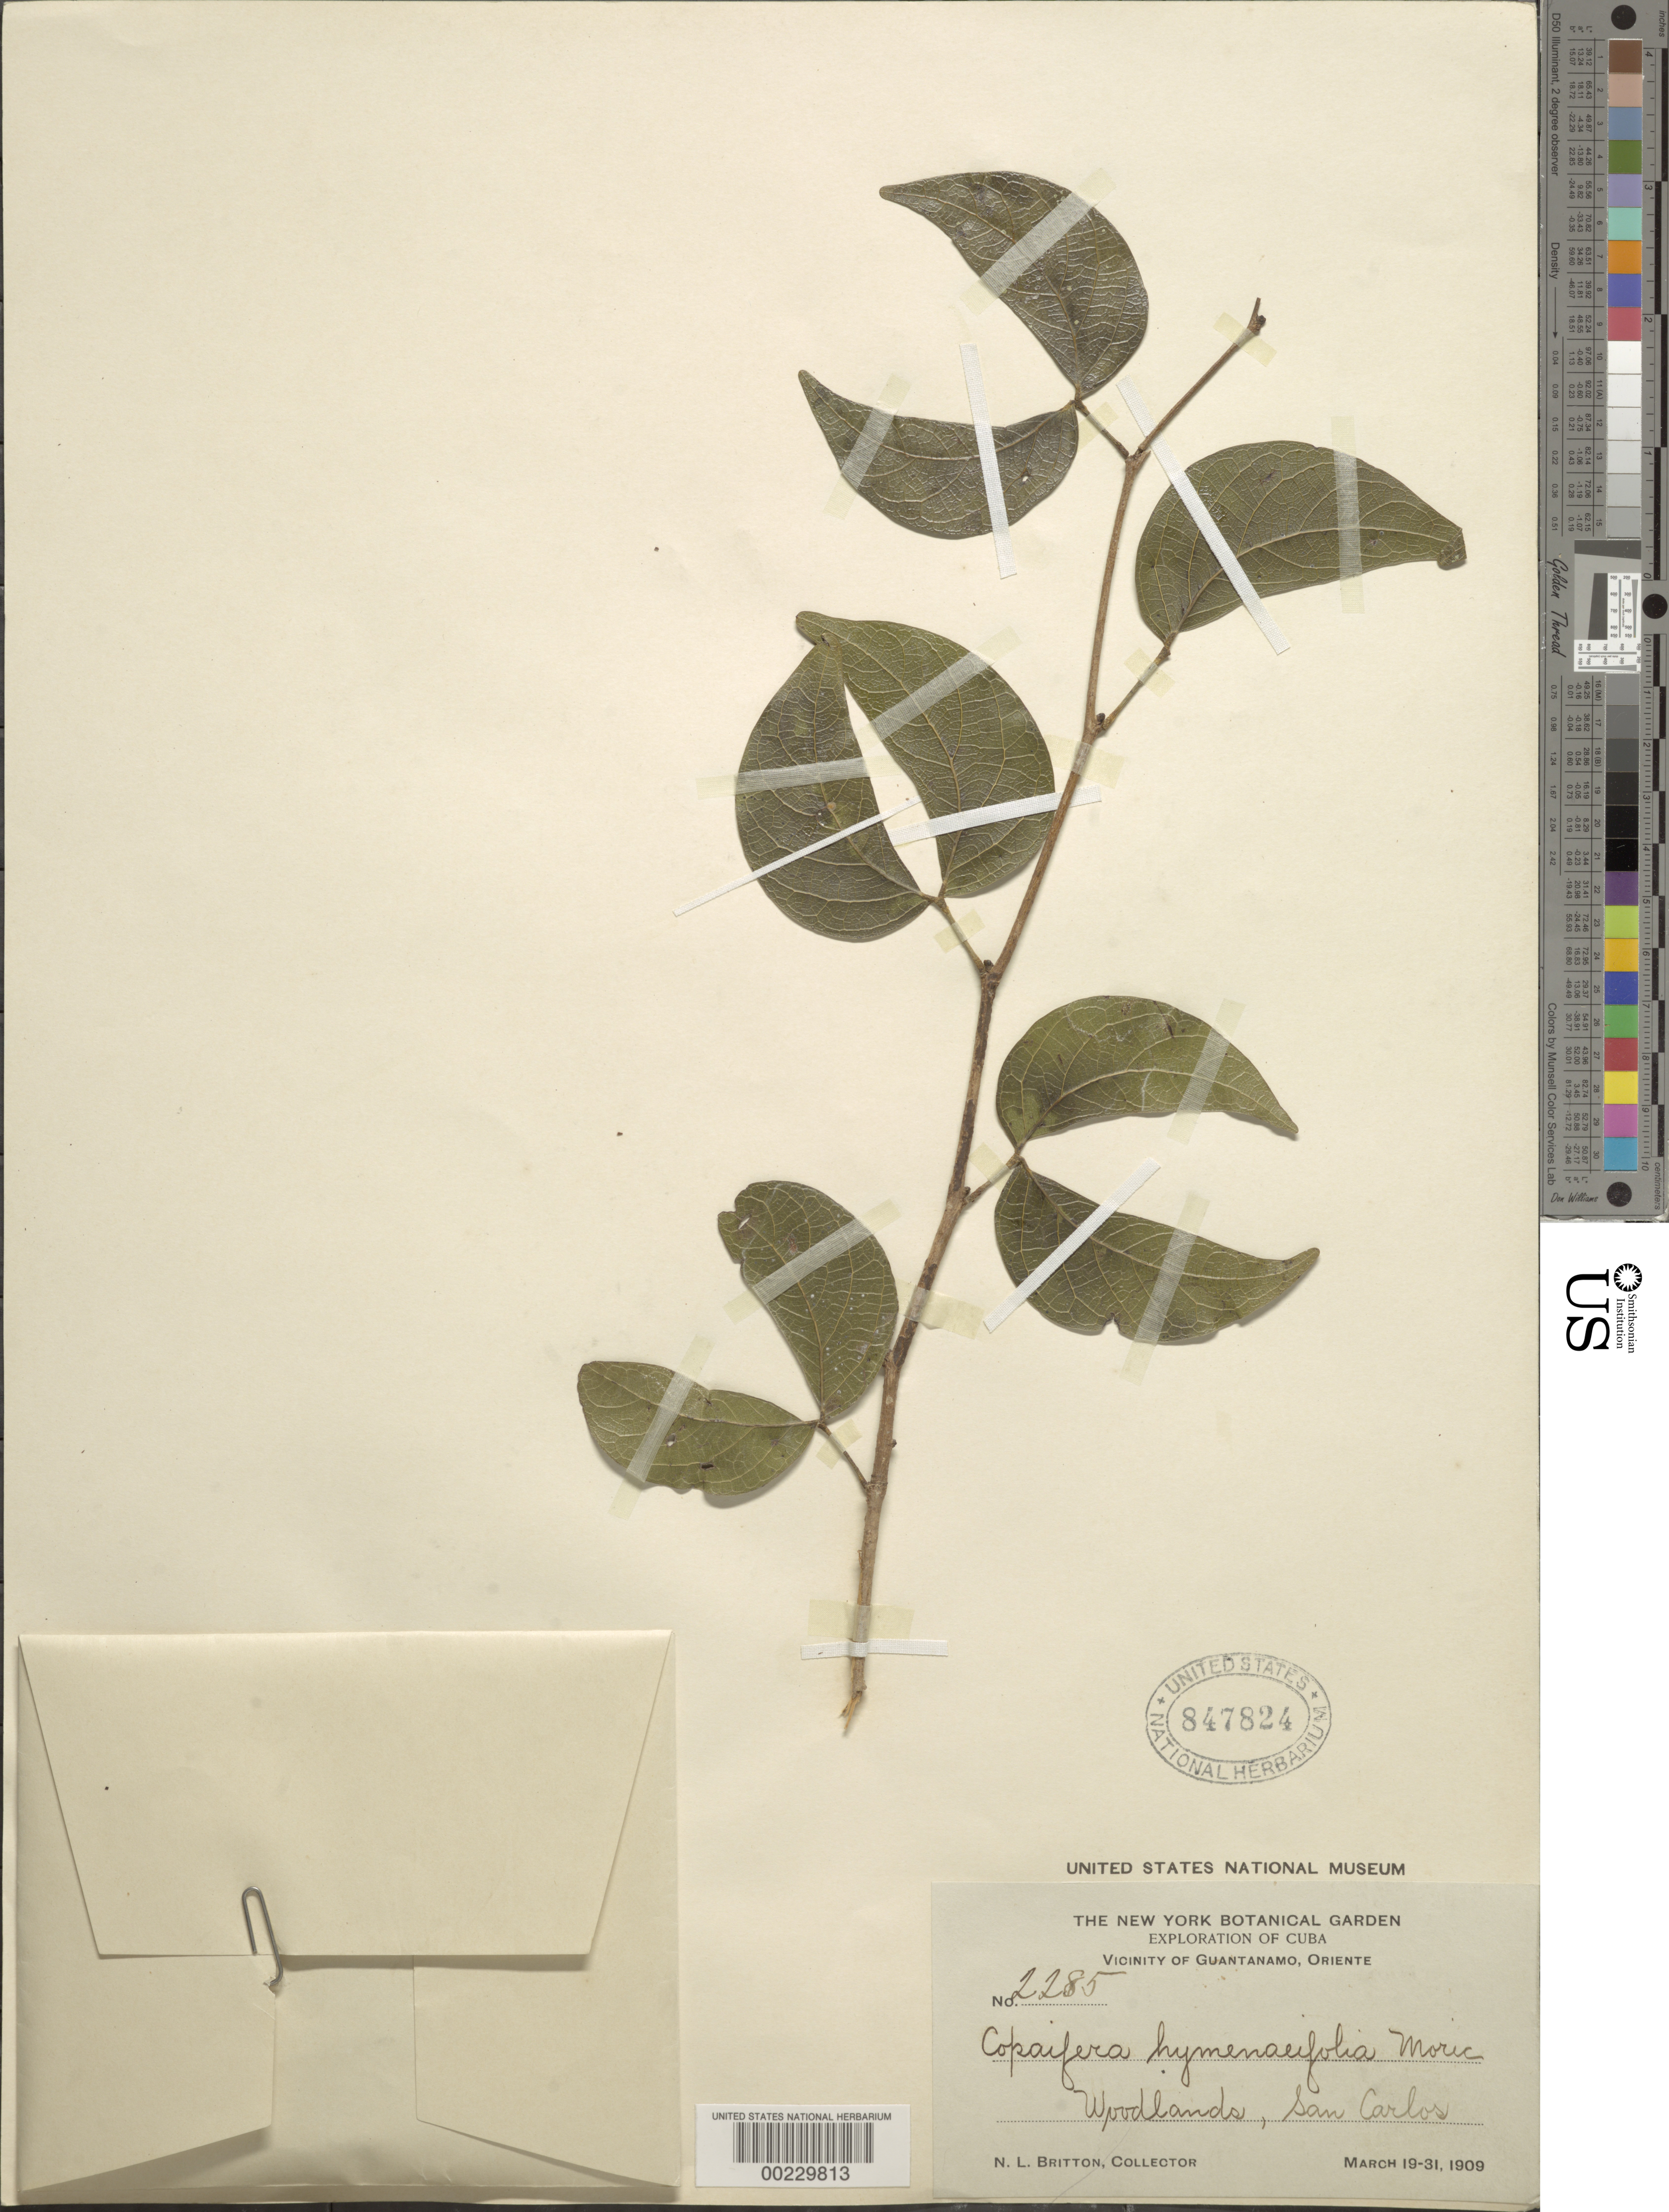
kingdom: Plantae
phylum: Tracheophyta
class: Magnoliopsida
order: Fabales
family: Fabaceae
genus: Copaifera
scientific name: Copaifera hymenaeifolia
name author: Moric.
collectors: N. Britton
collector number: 2285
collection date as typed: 19 Mar 1909 to 31 Mar 1909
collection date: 1909-03-19/1909-03-31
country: Cuba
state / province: Oriente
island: Greater Antilles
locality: San carlos, vicinity of guantanamo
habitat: Woodlands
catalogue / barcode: US 847824